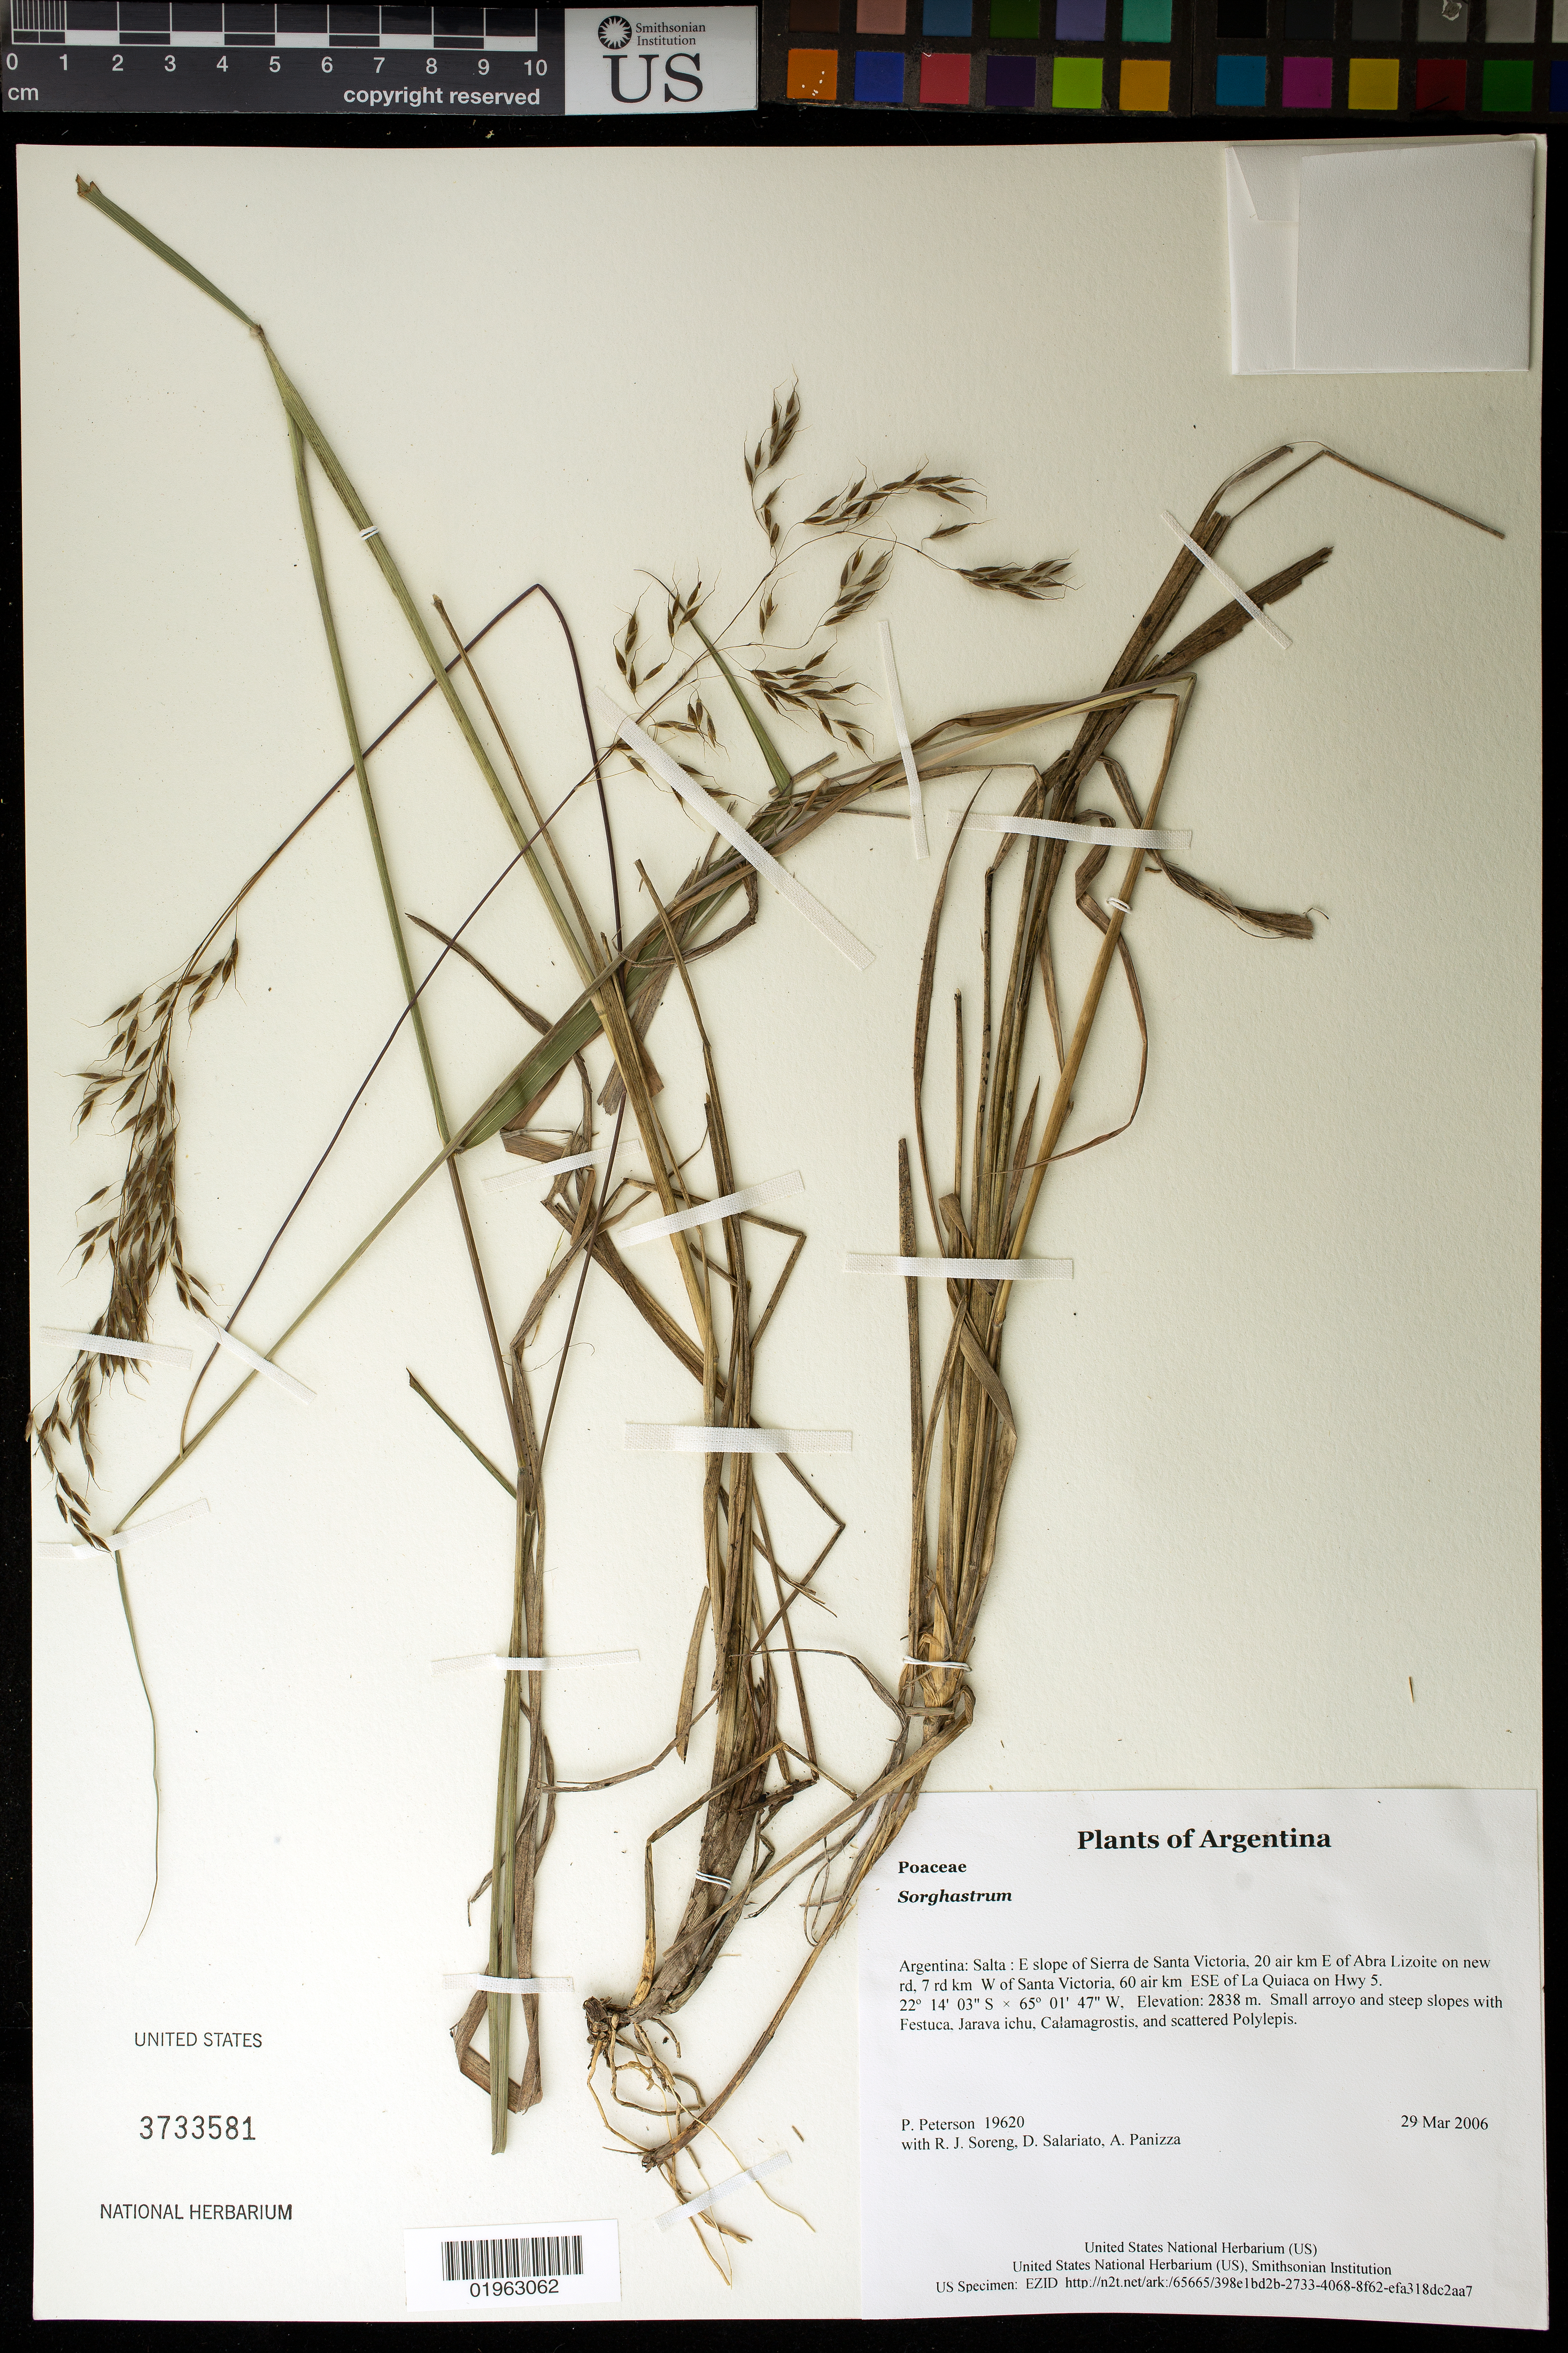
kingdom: Plantae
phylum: Tracheophyta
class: Liliopsida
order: Poales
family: Poaceae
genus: Sorghastrum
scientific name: Sorghastrum sp.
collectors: P. M. Peterson, R. J. Soreng, D. Salariato & A. Panizza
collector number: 19620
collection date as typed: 29 Mar 2006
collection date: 2006-03-29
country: Argentina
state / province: Salta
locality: E slope of Sierra de Santa Victoria, 20 air km E of Abra Lizoite on new rd, 7 rd km W of Santa Victoria, 60 air km ESE of La Quiaca on Hwy 5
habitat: Small arroyo and steep slopes with Festuca, Jarava ichu, Calamagrostis, and scattered Polylepis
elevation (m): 2838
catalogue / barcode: US 3733581